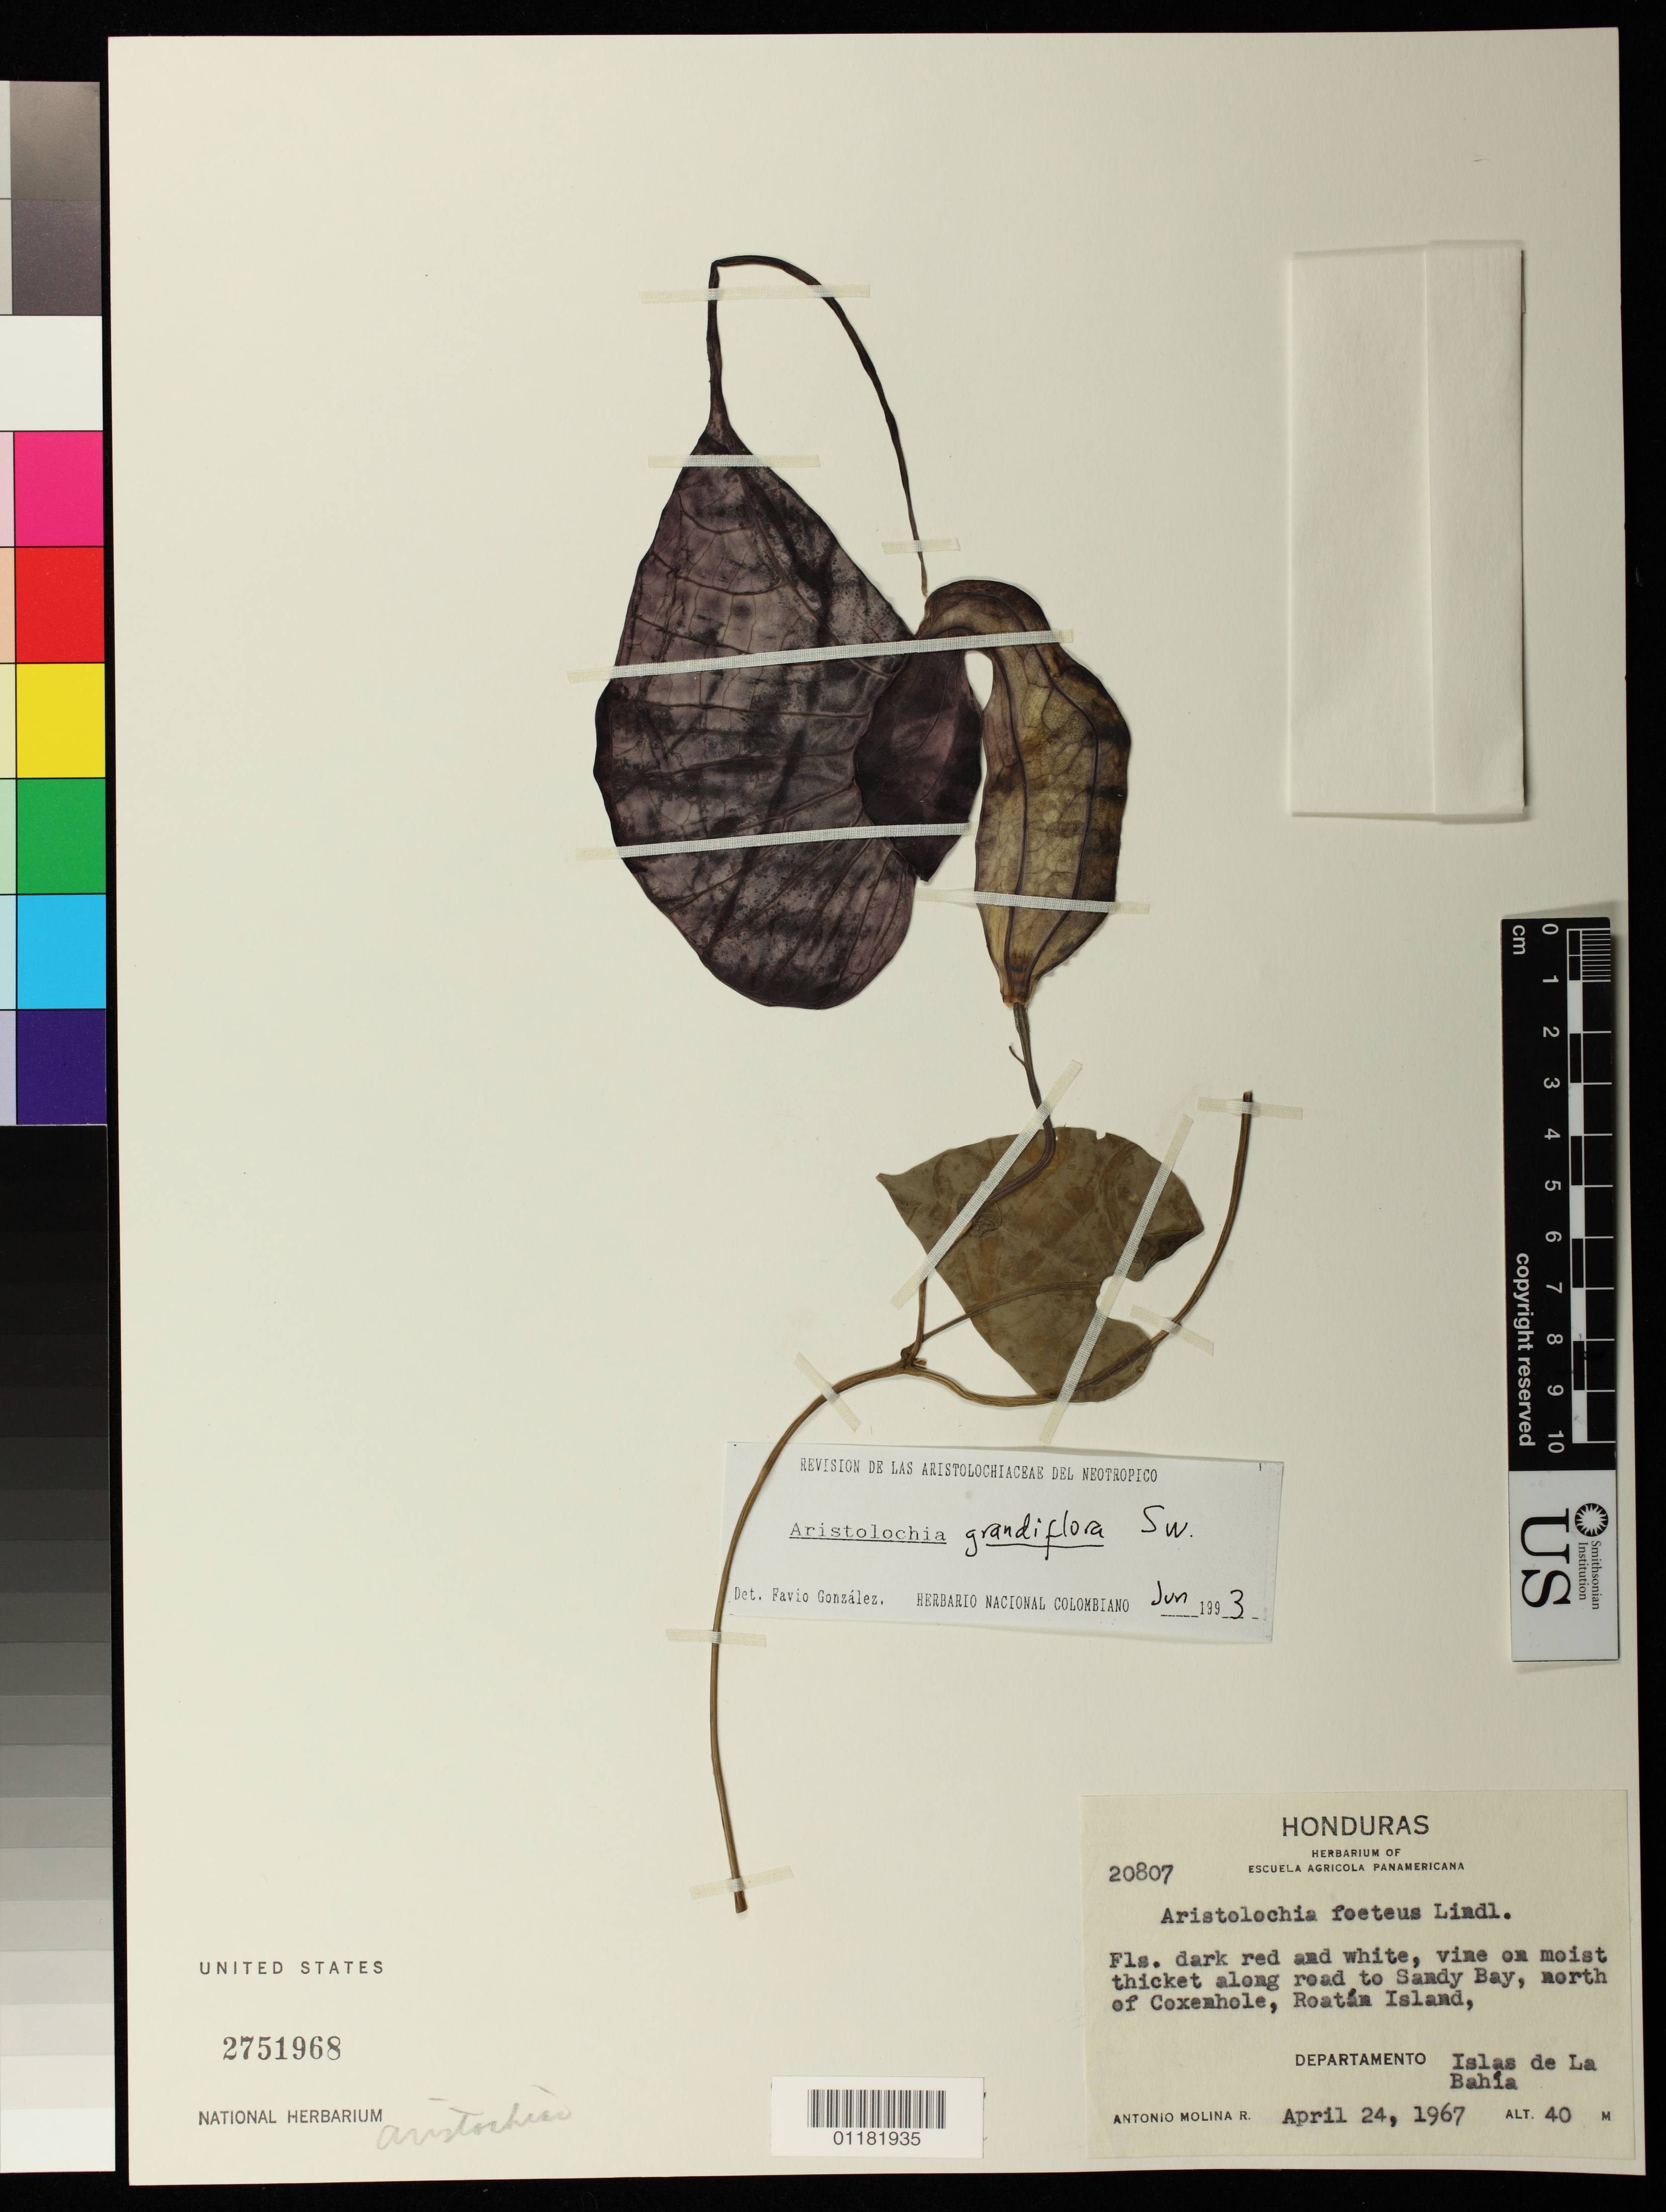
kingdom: Plantae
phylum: Tracheophyta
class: Magnoliopsida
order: Piperales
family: Aristolochiaceae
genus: Aristolochia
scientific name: Aristolochia grandiflora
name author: Sw.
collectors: A. Molina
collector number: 20807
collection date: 1967-04-24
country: Honduras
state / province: Islas de La Bahia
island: Roatán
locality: Along road to Sandy Bay, N of Coxen Hole, Roatan Island.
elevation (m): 40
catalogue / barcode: US 2751968